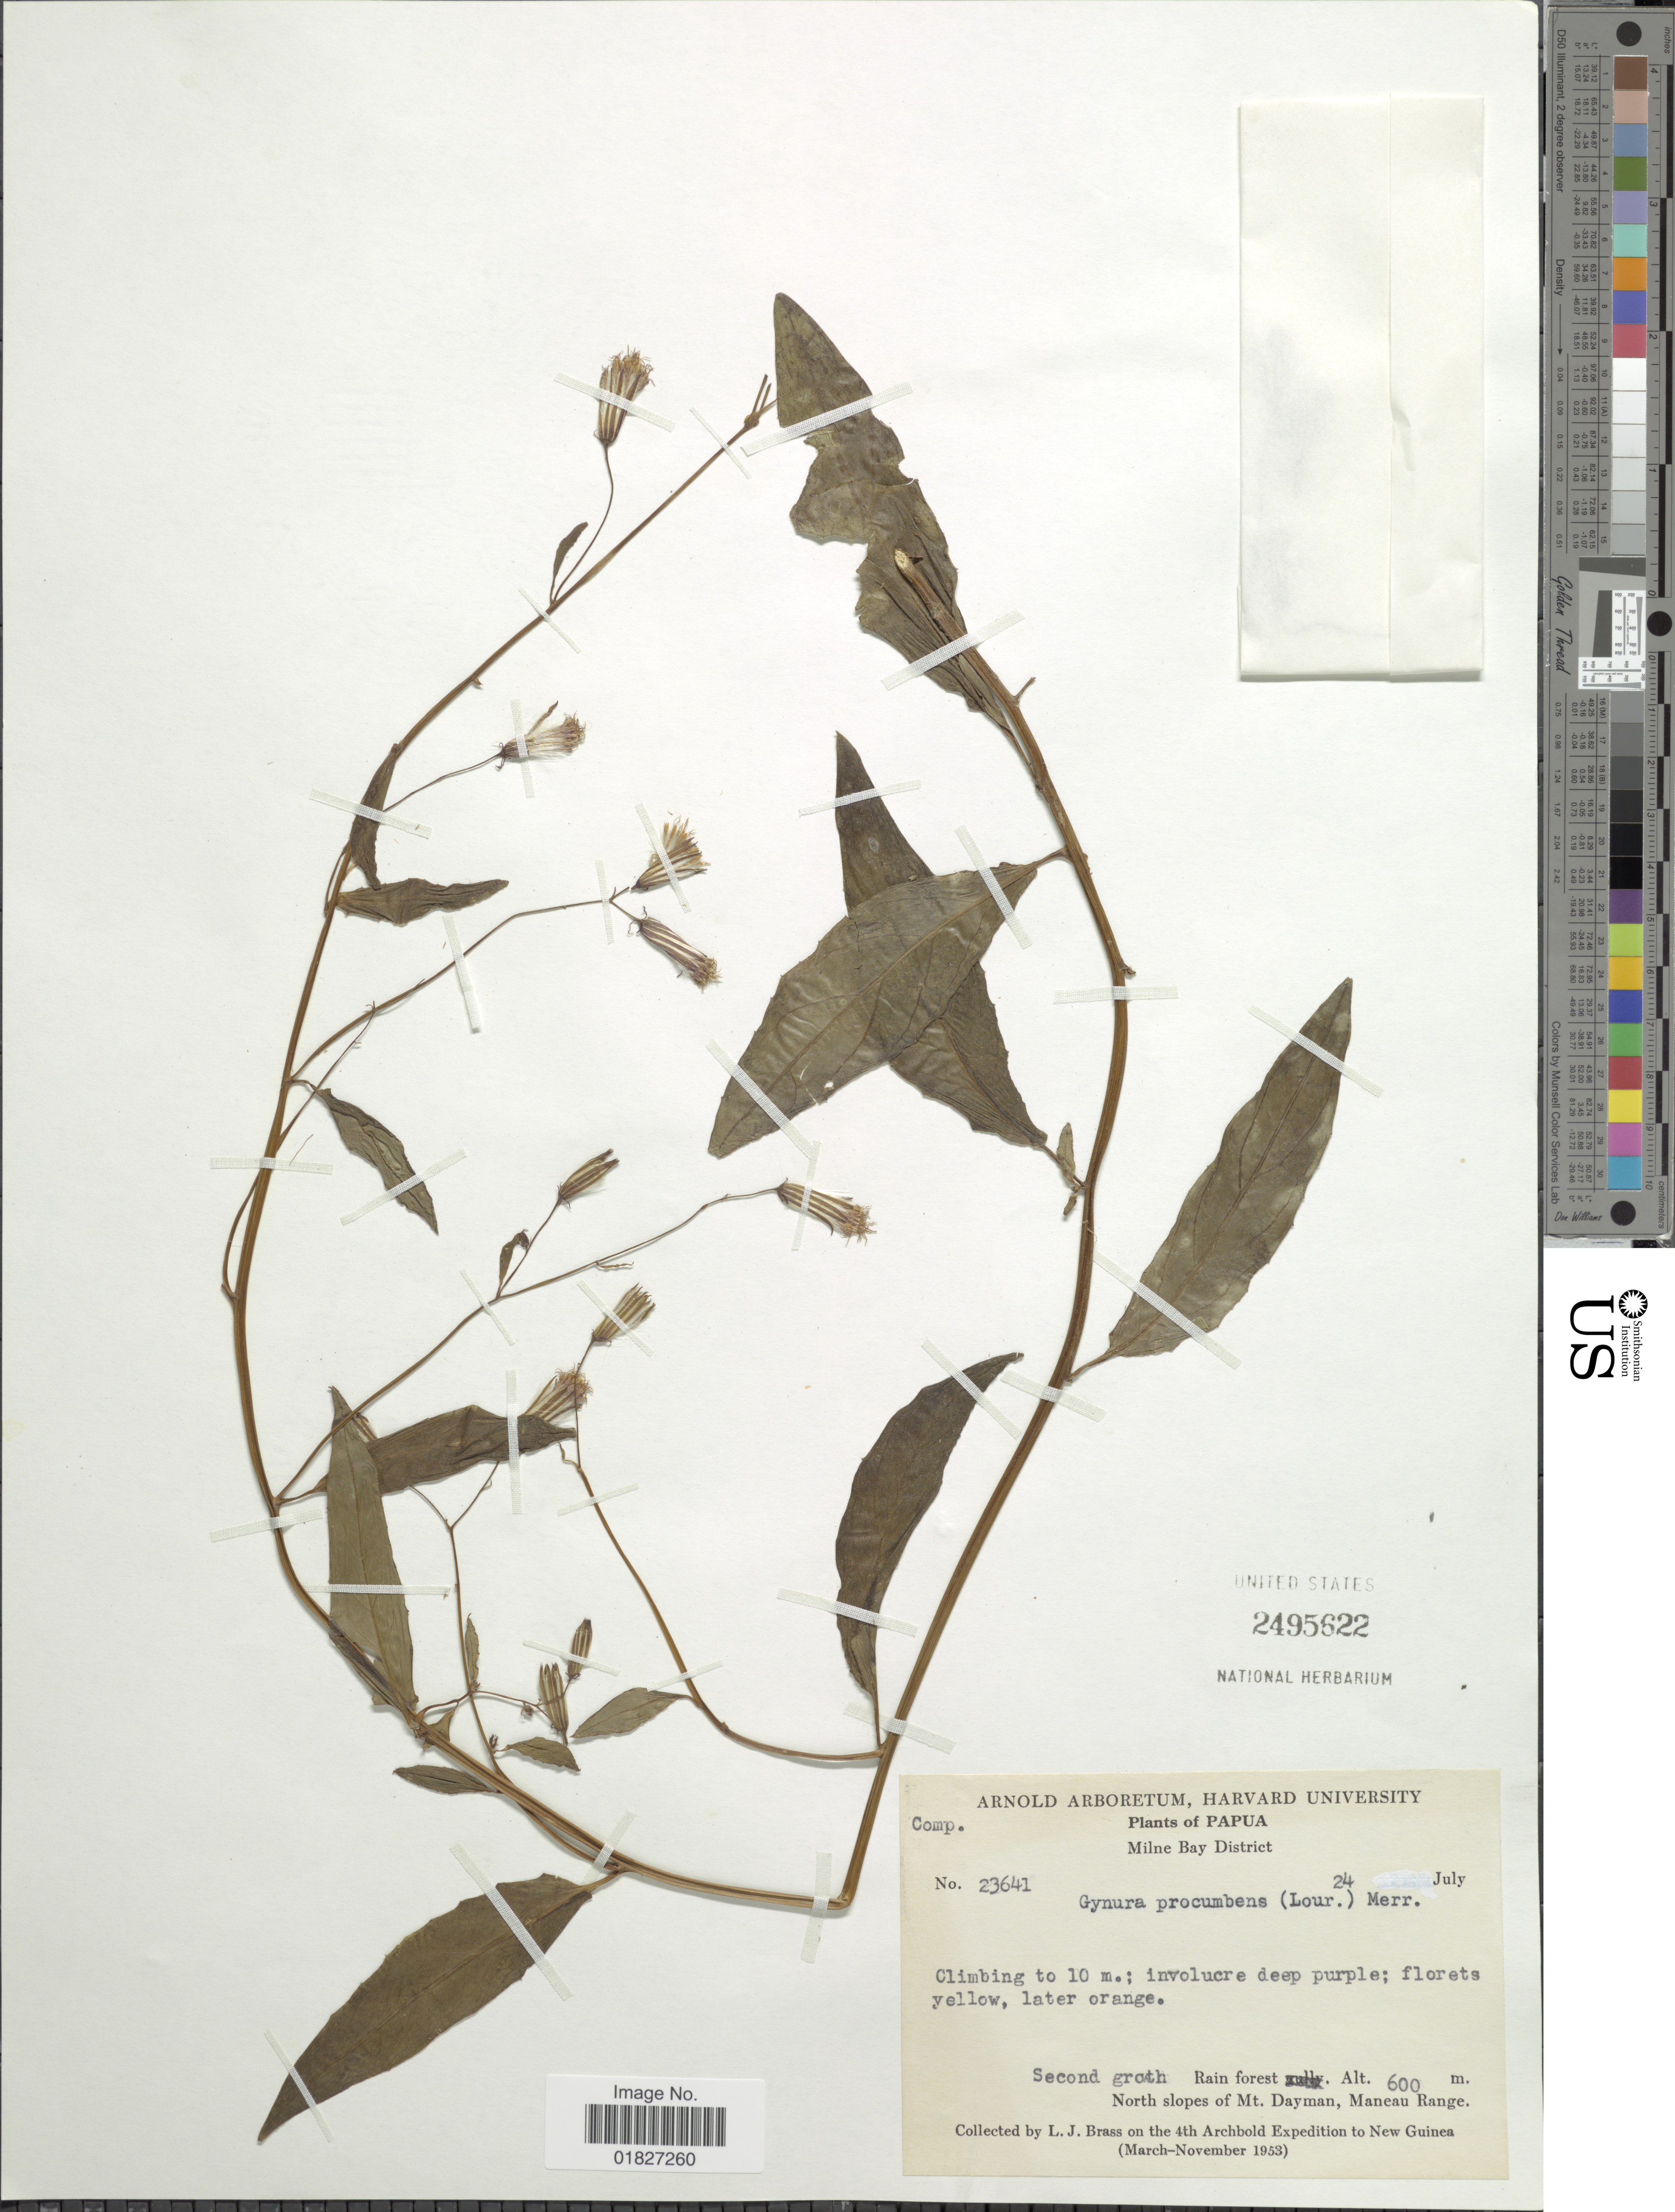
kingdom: Plantae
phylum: Tracheophyta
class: Magnoliopsida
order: Asterales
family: Asteraceae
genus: Gynura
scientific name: Gynura procumbens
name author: (Lour.) Merr.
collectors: L. J. Brass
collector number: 23641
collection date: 1953-07-24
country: Papua New Guinea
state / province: Milne Bay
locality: Papua, North slopes of Mt. Dayman, Maneau Range, New Guinea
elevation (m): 600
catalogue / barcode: US 2495622